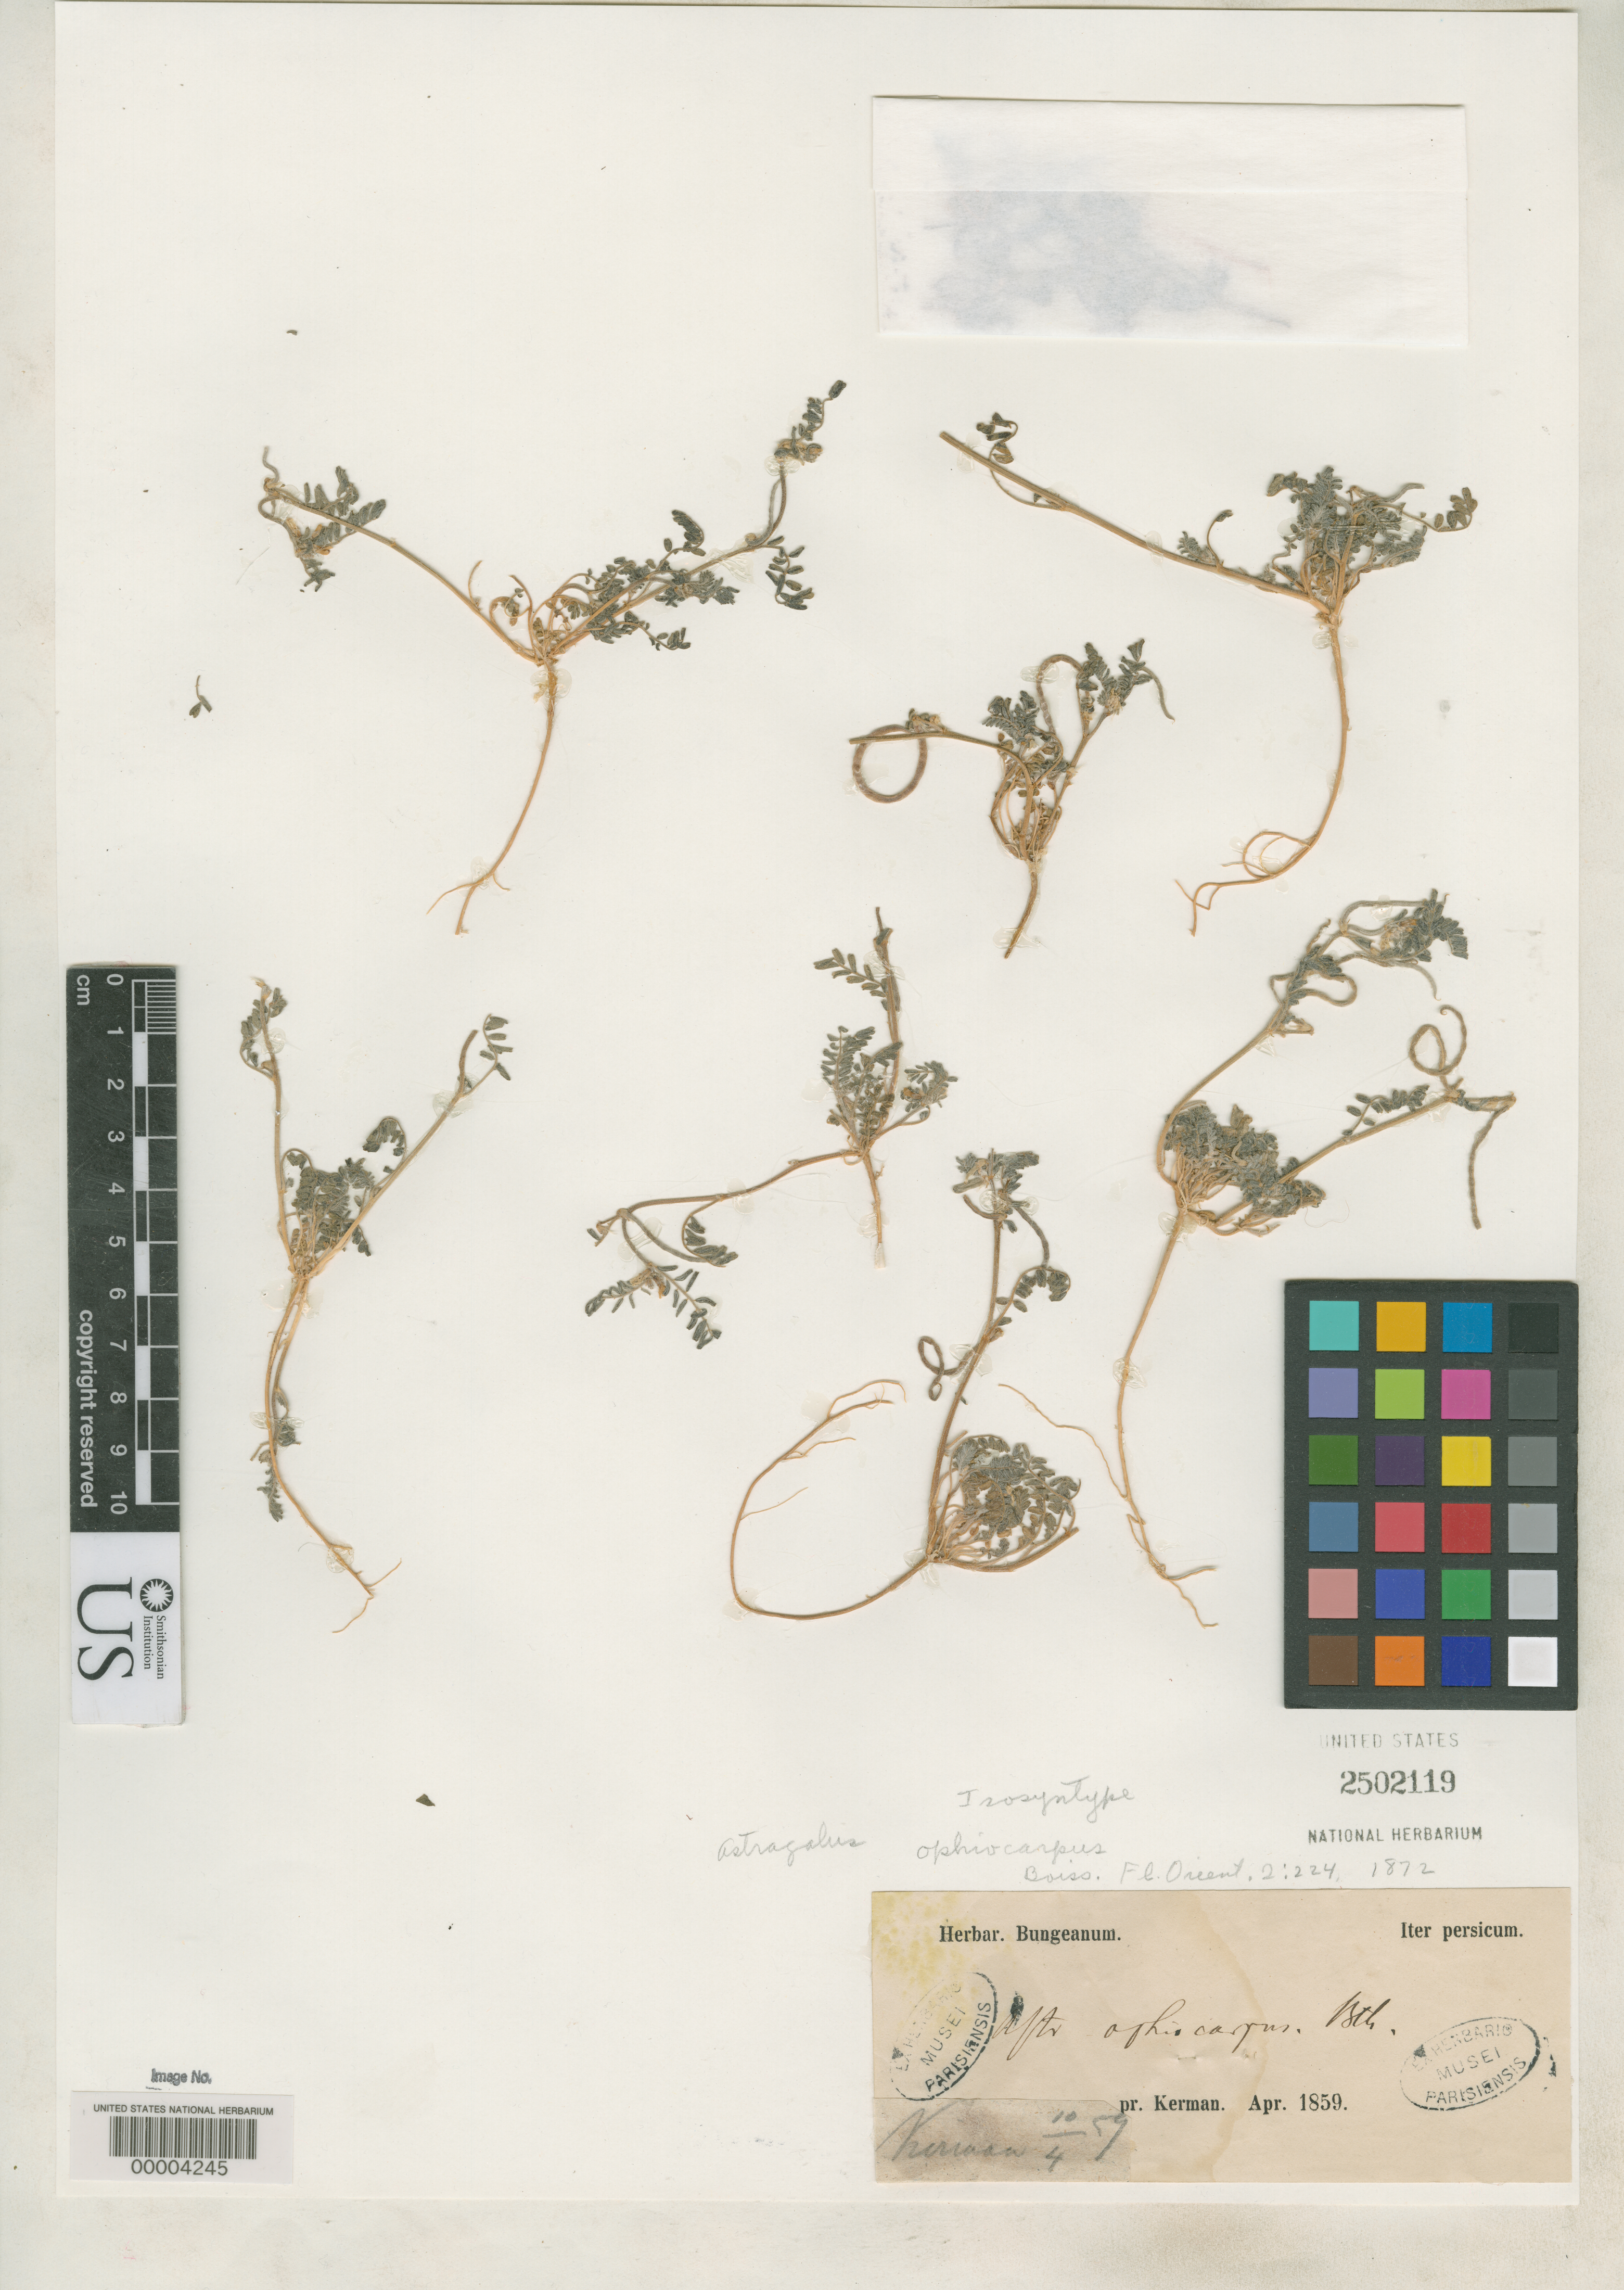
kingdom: Plantae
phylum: Tracheophyta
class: Magnoliopsida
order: Fabales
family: Fabaceae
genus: Astragalus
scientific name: Astragalus ophiocarpus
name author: Benth. ex Boiss.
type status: Isosyntype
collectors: A. Bunge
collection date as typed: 10 Apr 1859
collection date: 1859-04-10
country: Iran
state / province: Kerman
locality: (country as "Persia").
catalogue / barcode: US 2502119